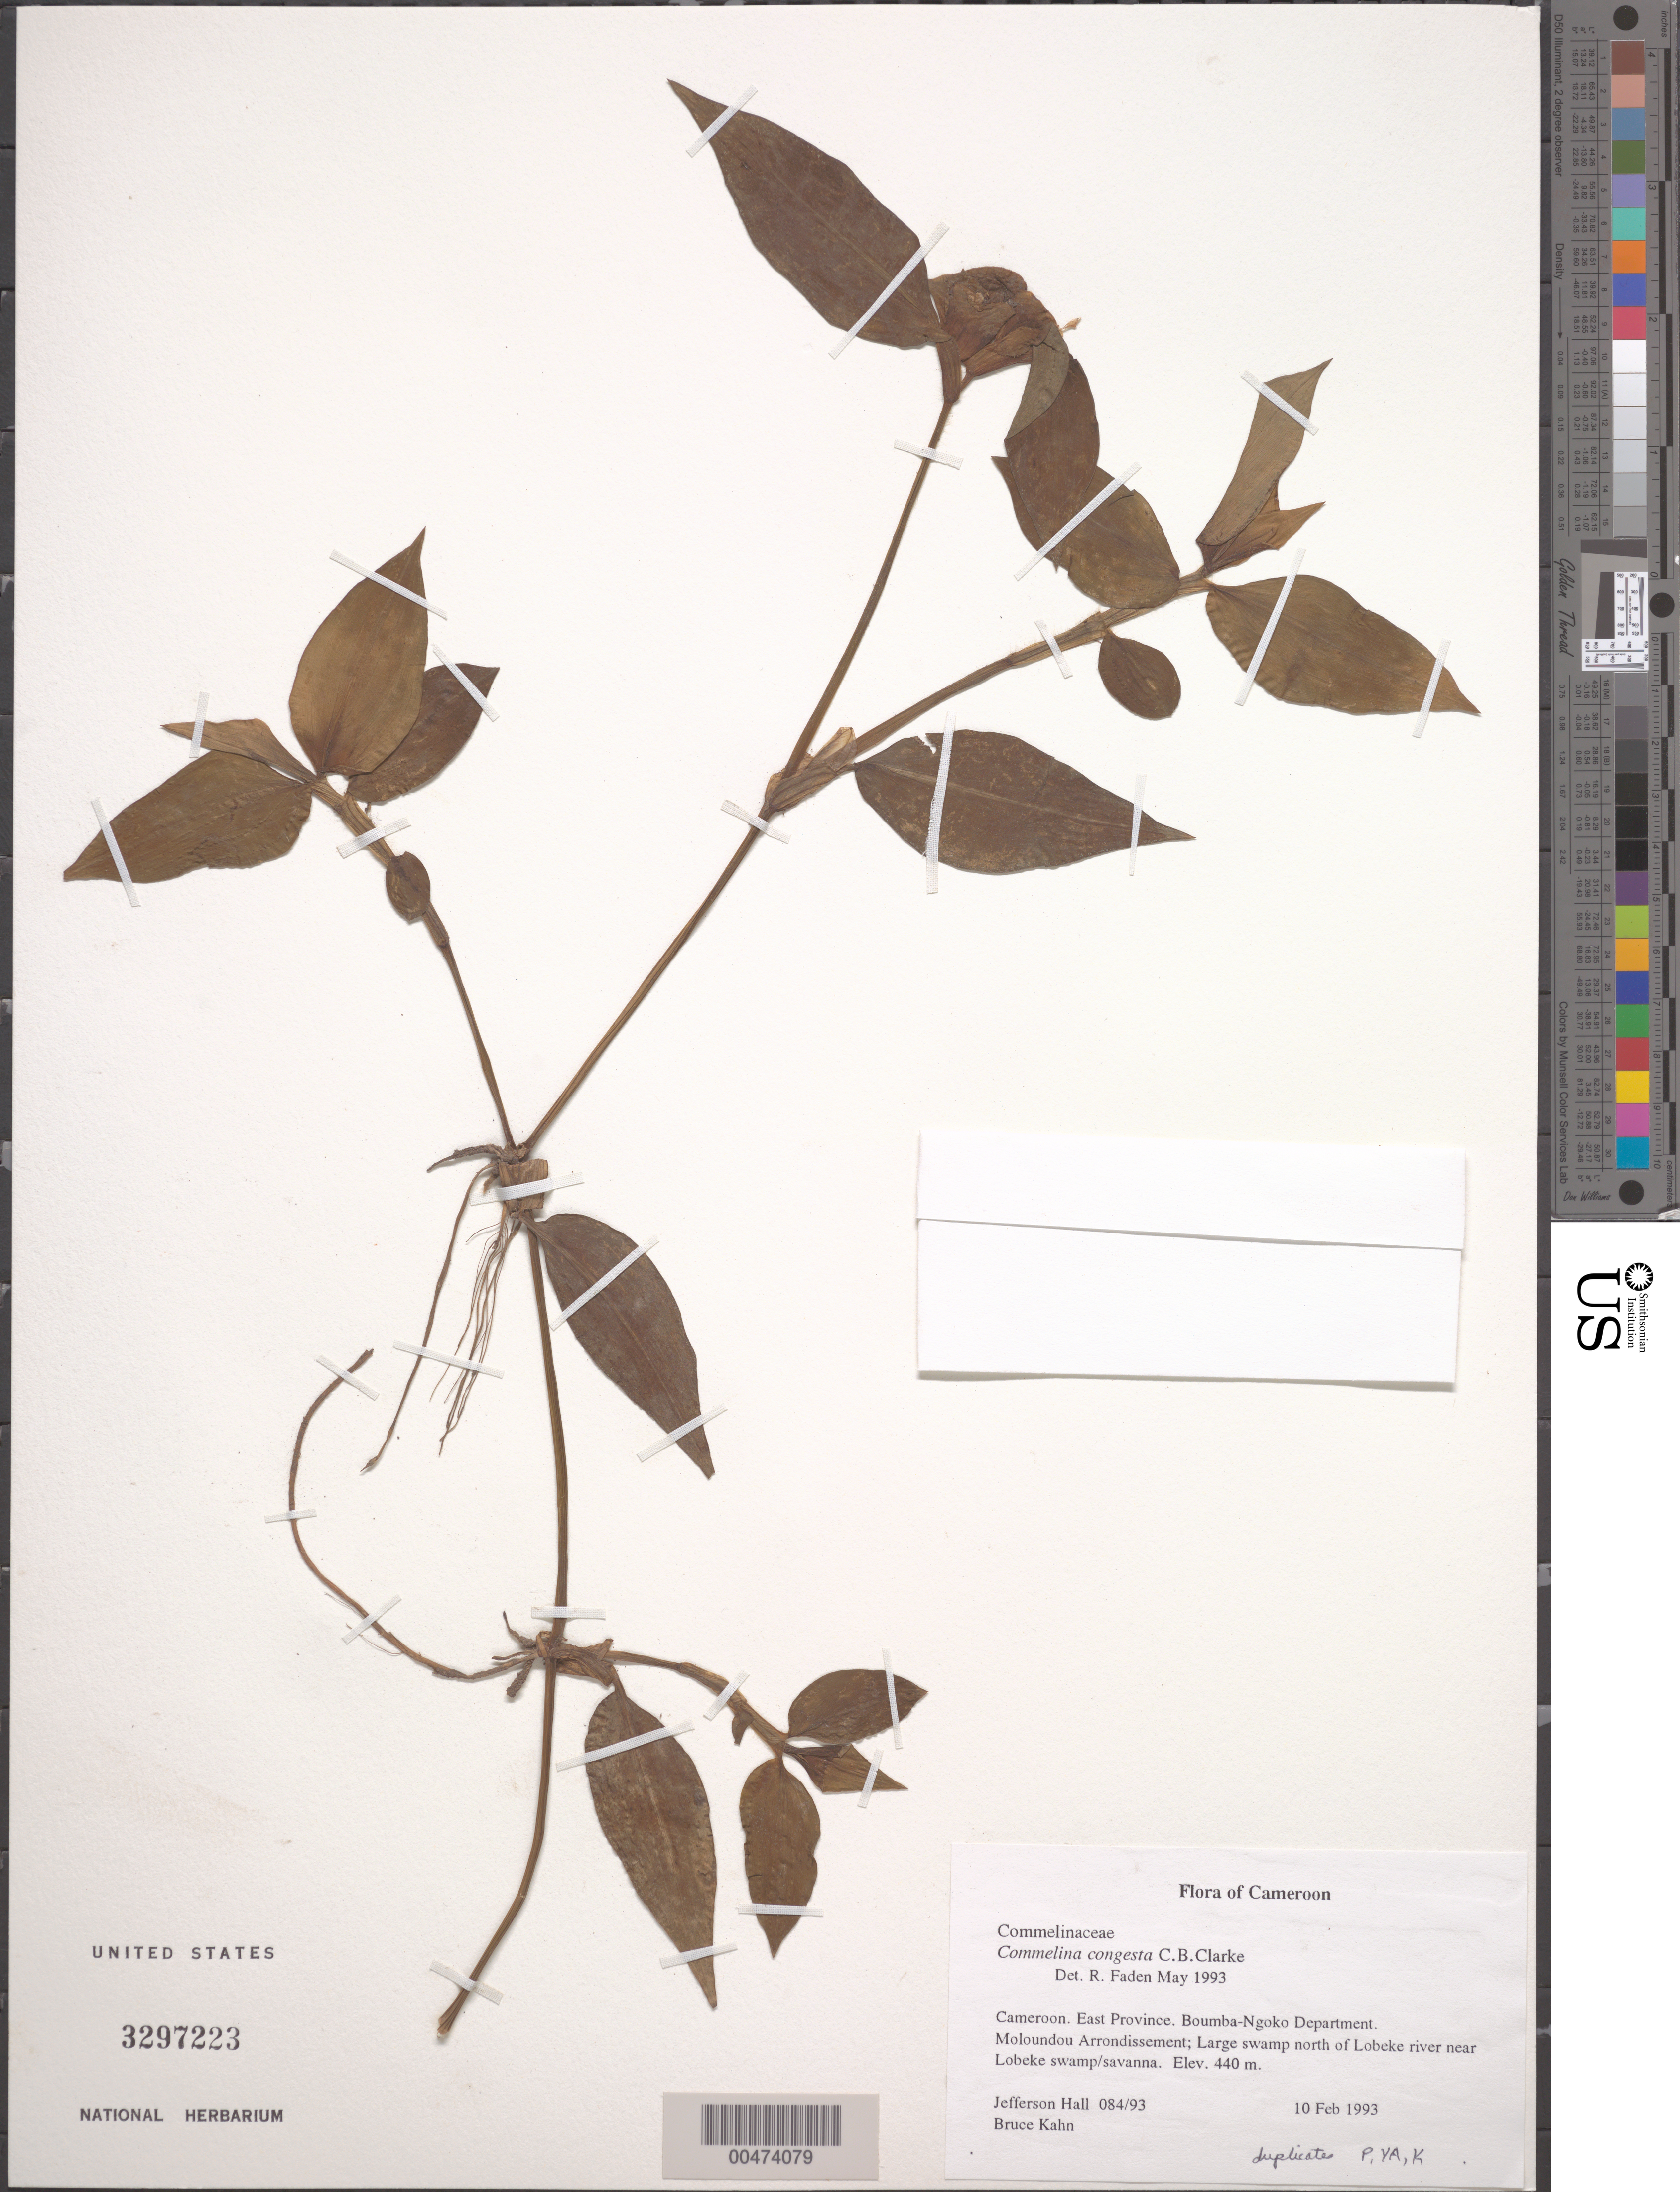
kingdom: Plantae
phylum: Tracheophyta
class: Liliopsida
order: Commelinales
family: Commelinaceae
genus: Floscopa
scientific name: Floscopa africana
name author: (P. Beauv.) C.B. Clarke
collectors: J. Hall & B. Kahn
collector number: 084/93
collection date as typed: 10 Feb 1993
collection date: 1993-02-10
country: Cameroon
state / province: Est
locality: Boumba-ngoko, moloundou arrondissement, near lubeke swamp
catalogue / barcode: US 3297223